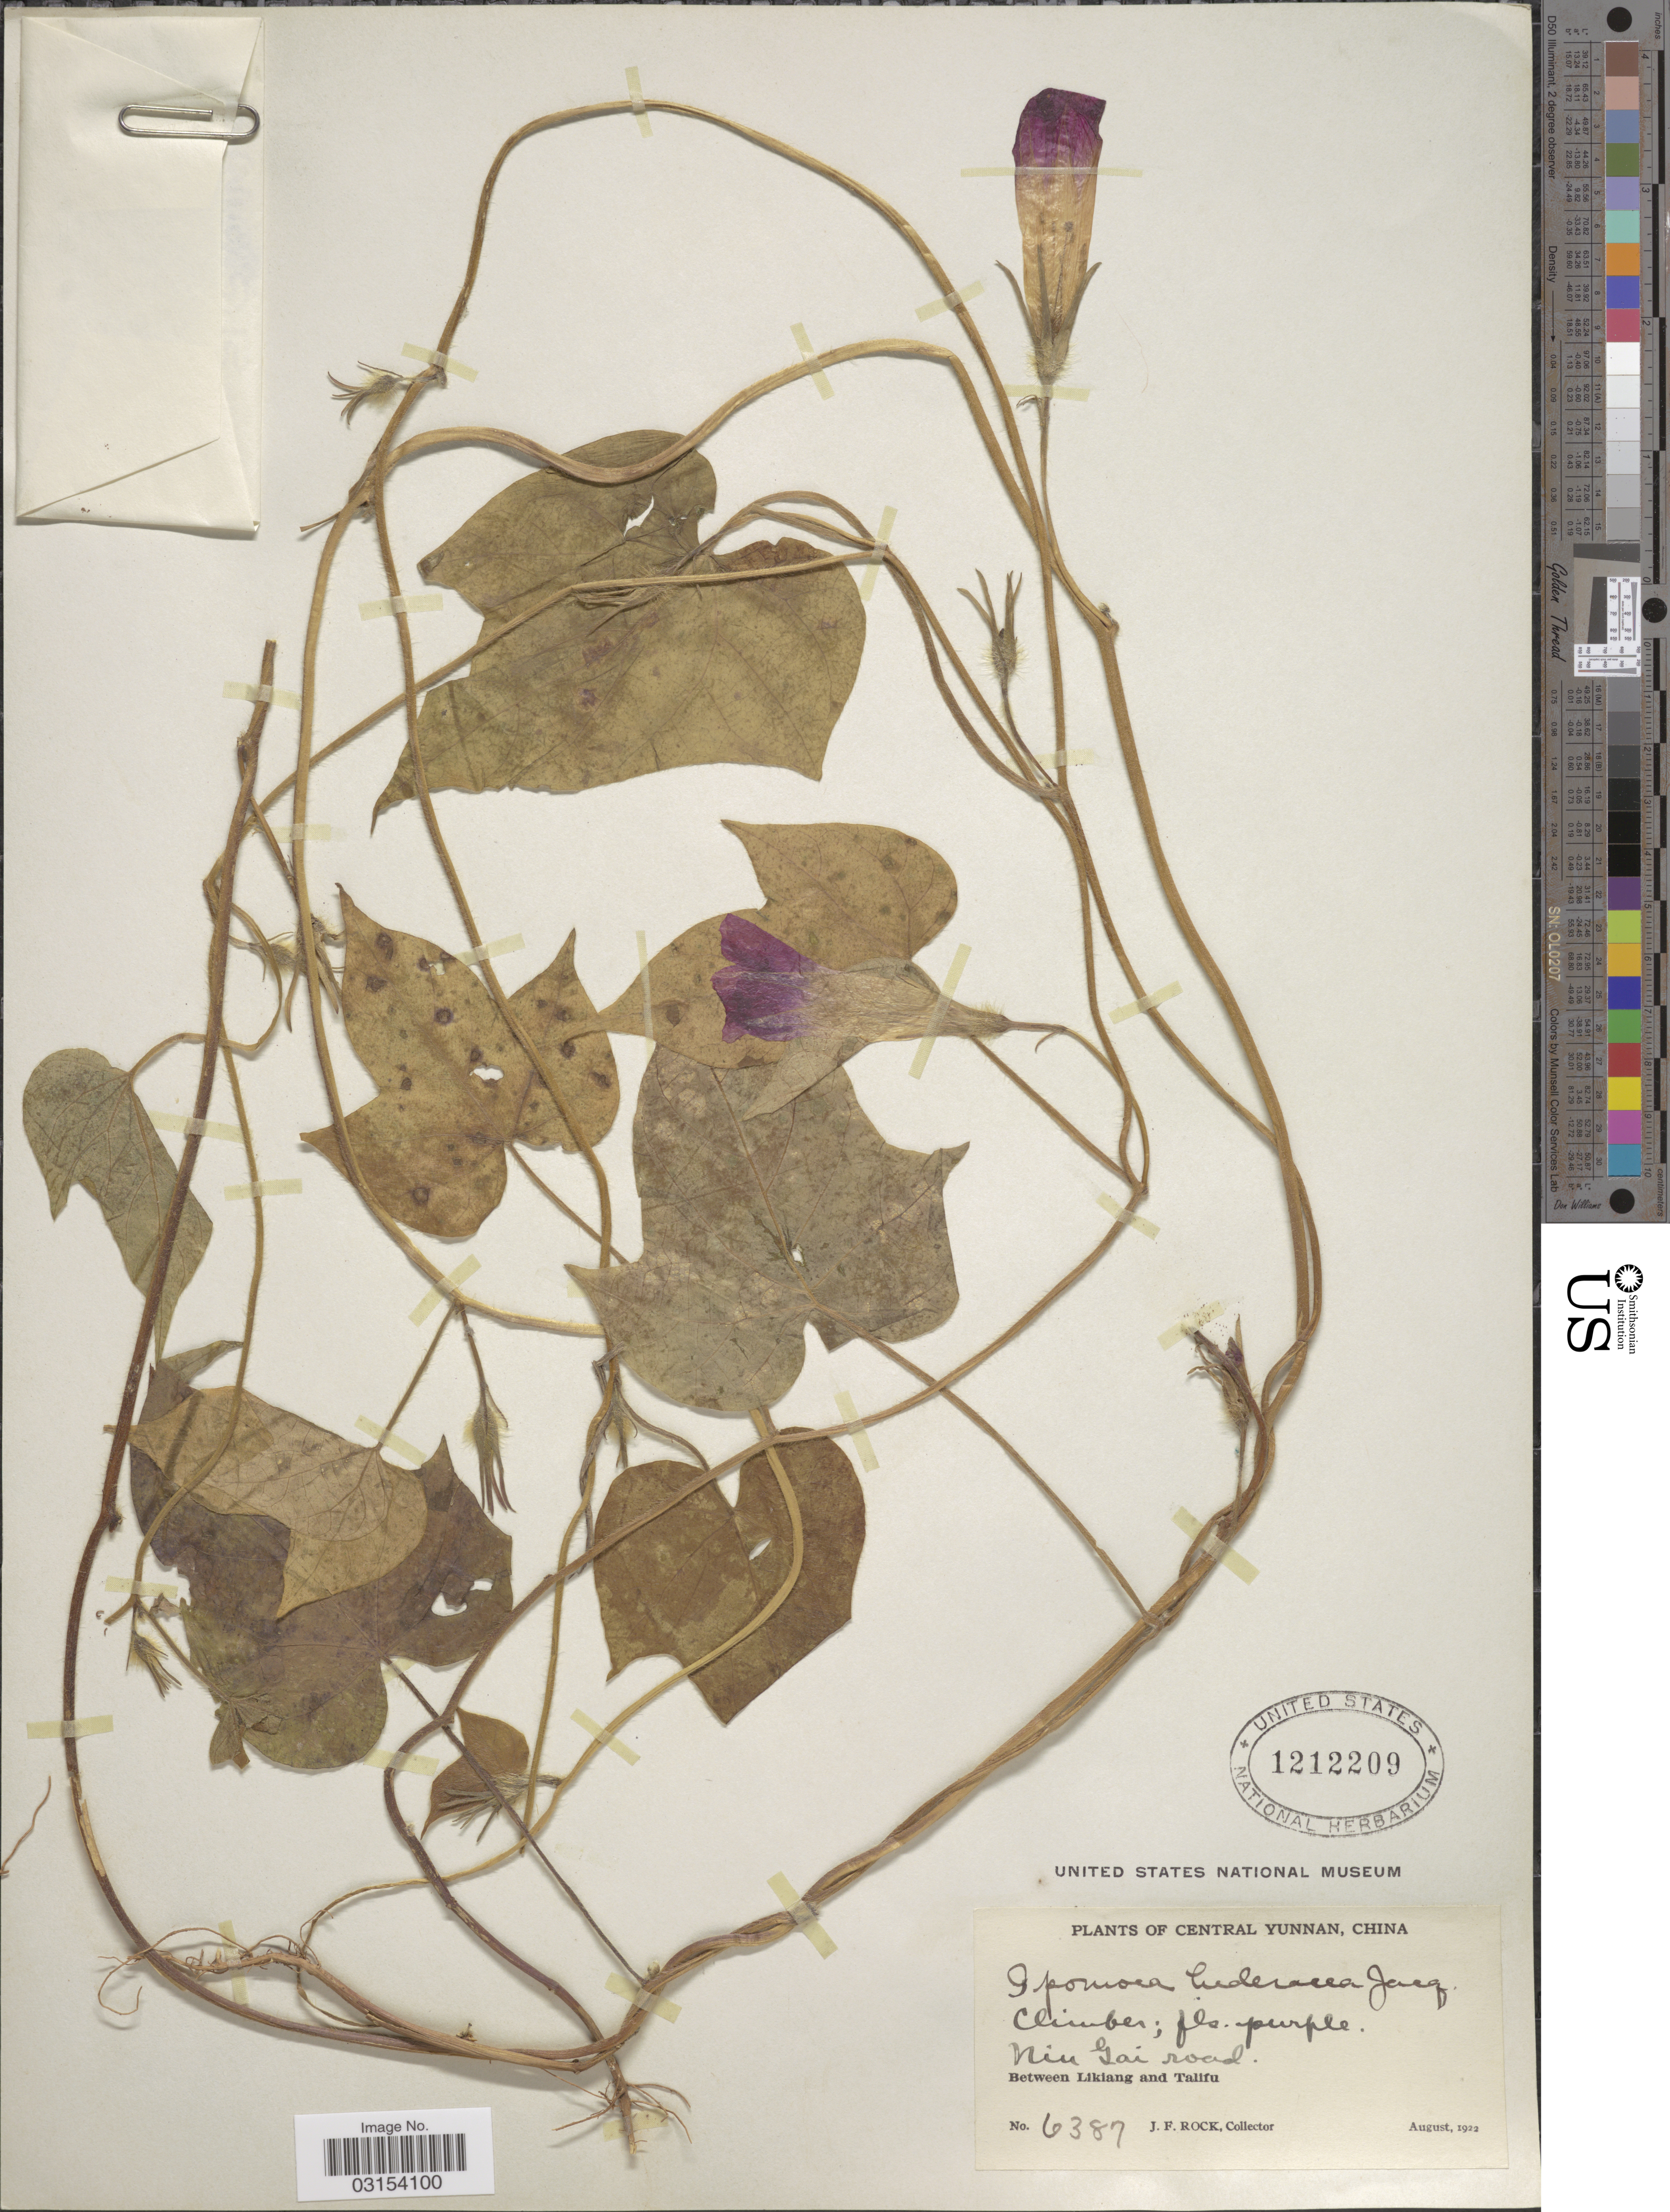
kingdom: Plantae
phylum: Tracheophyta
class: Magnoliopsida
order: Solanales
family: Convolvulaceae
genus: Ipomoea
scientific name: Ipomoea nil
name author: (L.) Roth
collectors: J. Rock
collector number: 6387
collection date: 1922-08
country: China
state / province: Yunnan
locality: Central Yunnan, China, Niu Gai road, Between Likiang and Talifu.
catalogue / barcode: US 1212209